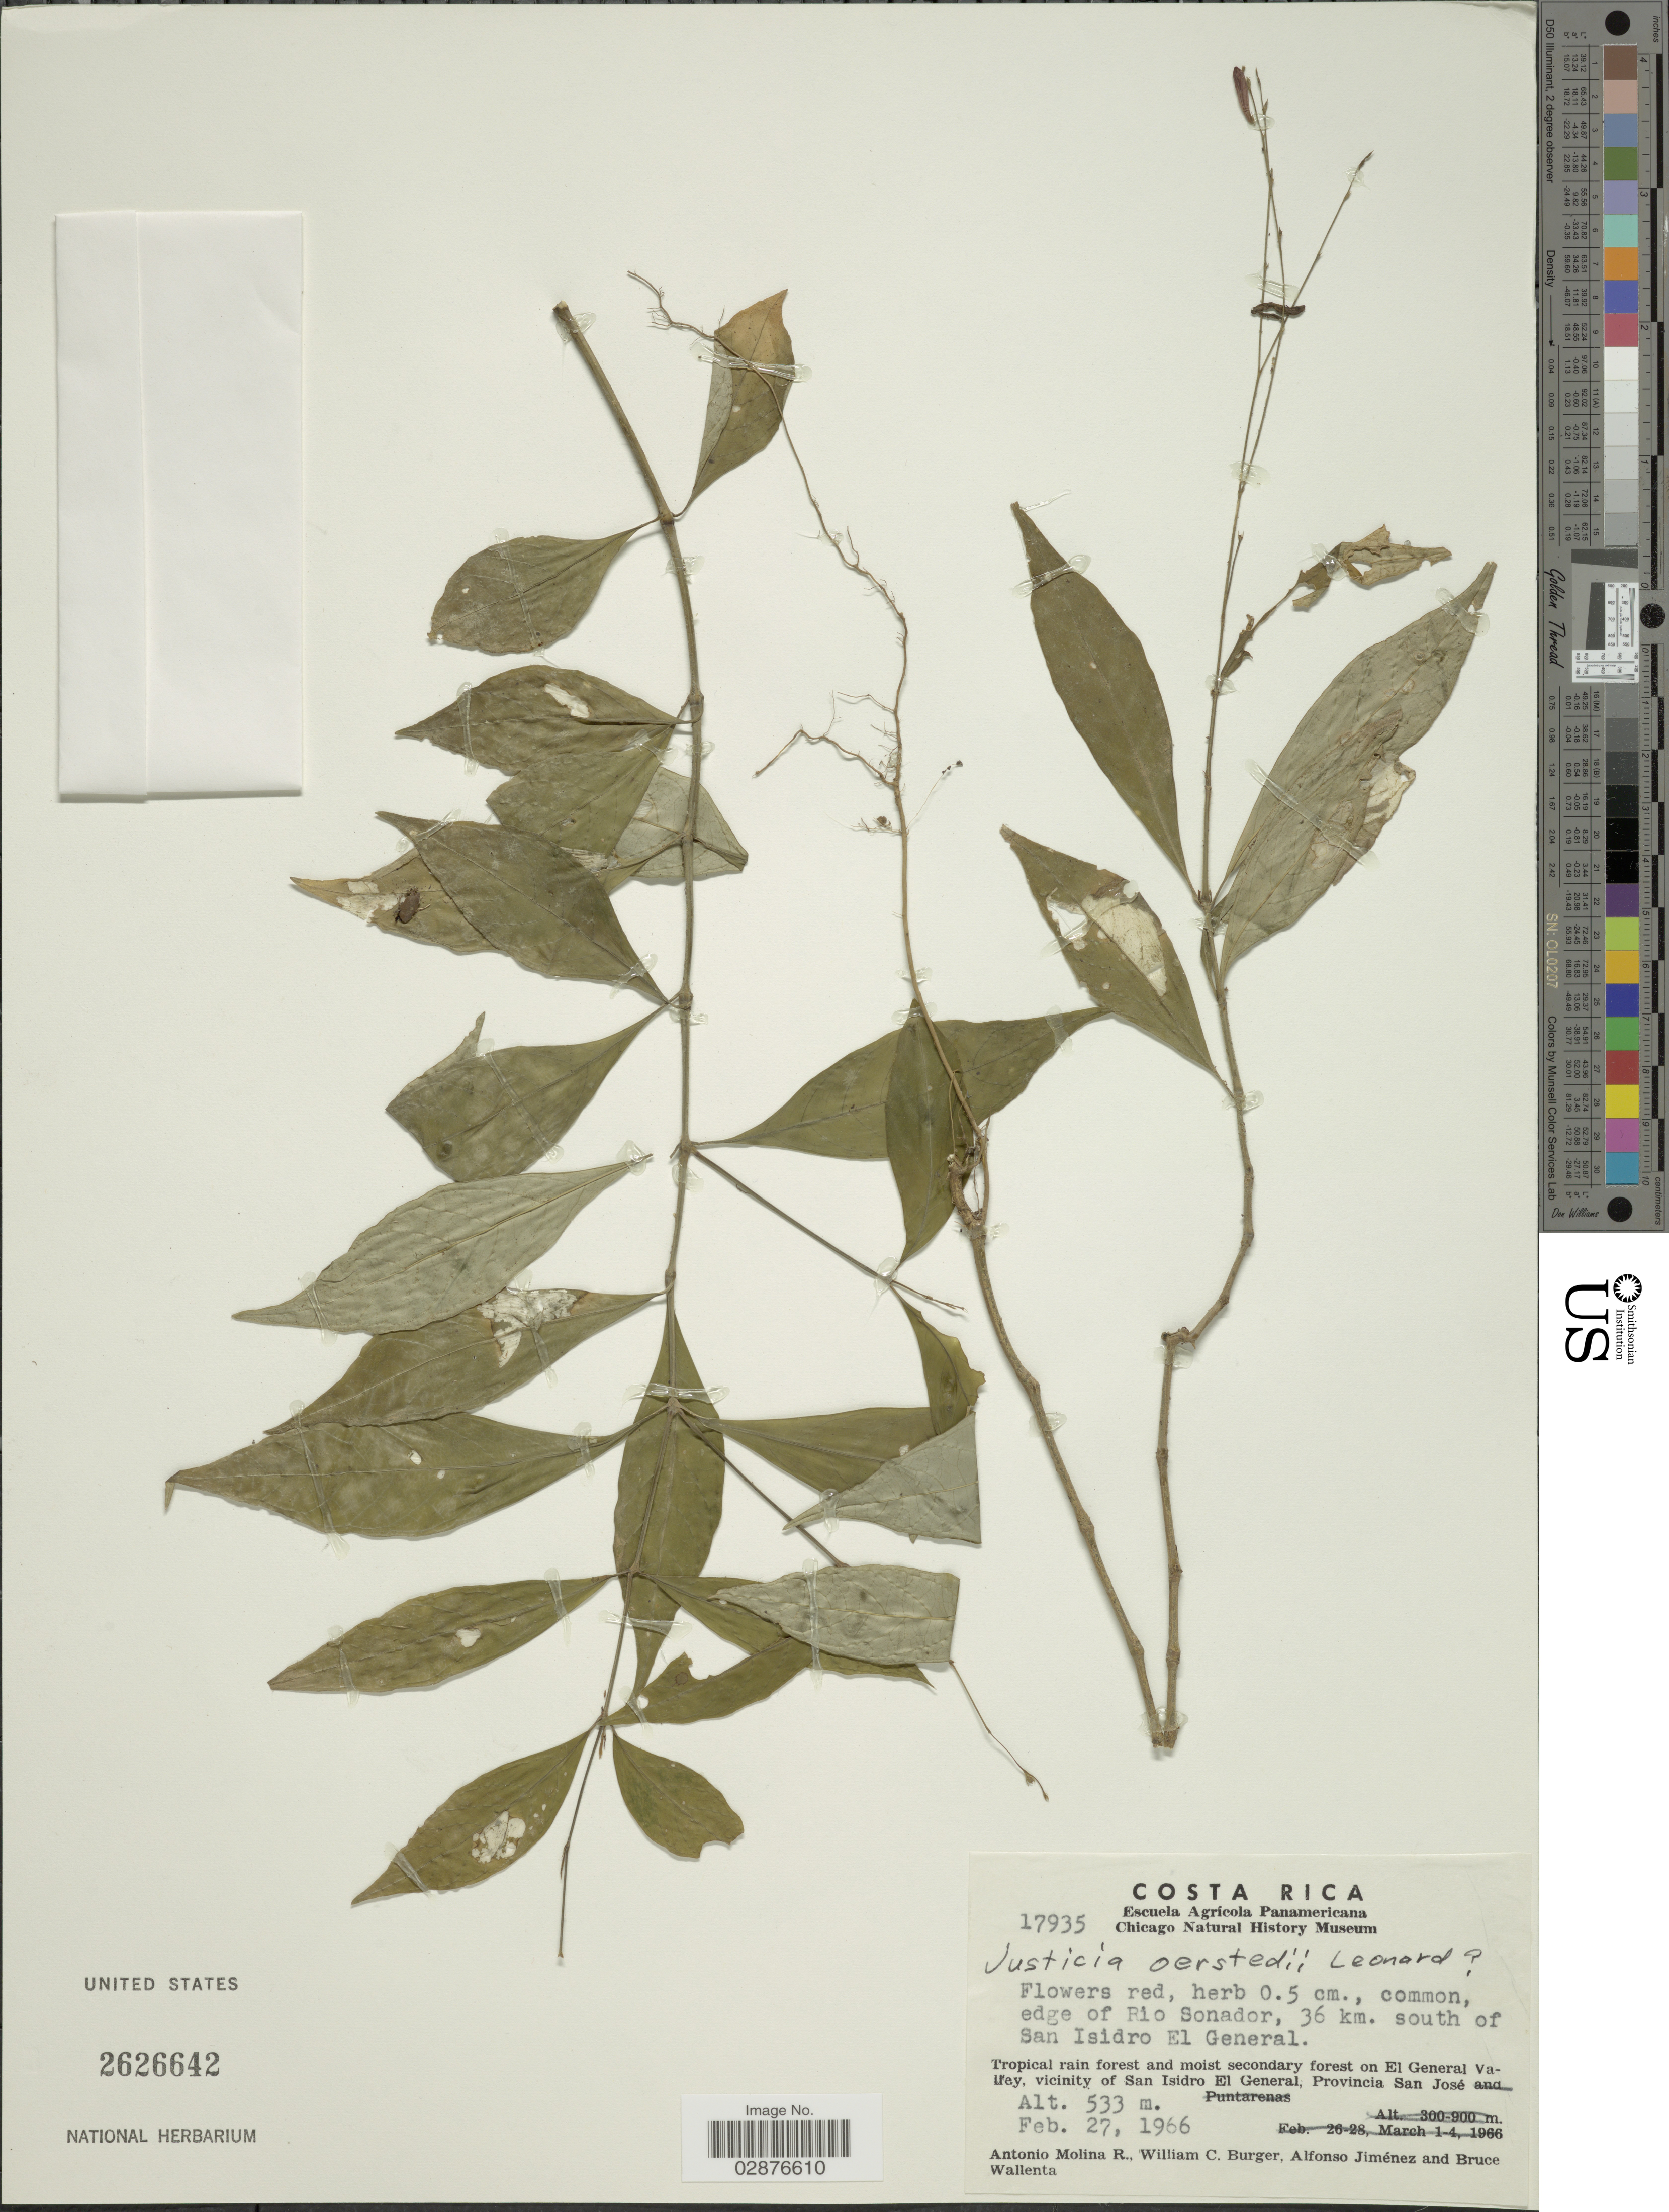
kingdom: Plantae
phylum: Tracheophyta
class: Magnoliopsida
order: Lamiales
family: Acanthaceae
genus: Justicia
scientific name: Justicia oerstedii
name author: Leonard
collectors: A. Molina R., W. Burger, A. Jiménez & B. Wallenta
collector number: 17935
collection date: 1966-02-27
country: Costa Rica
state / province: San José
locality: Edge of Rio Sonador, 36 km. south of San Isidro El General, El General Valley, vicinity of San Isidro El General.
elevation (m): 553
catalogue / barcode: US 2626642